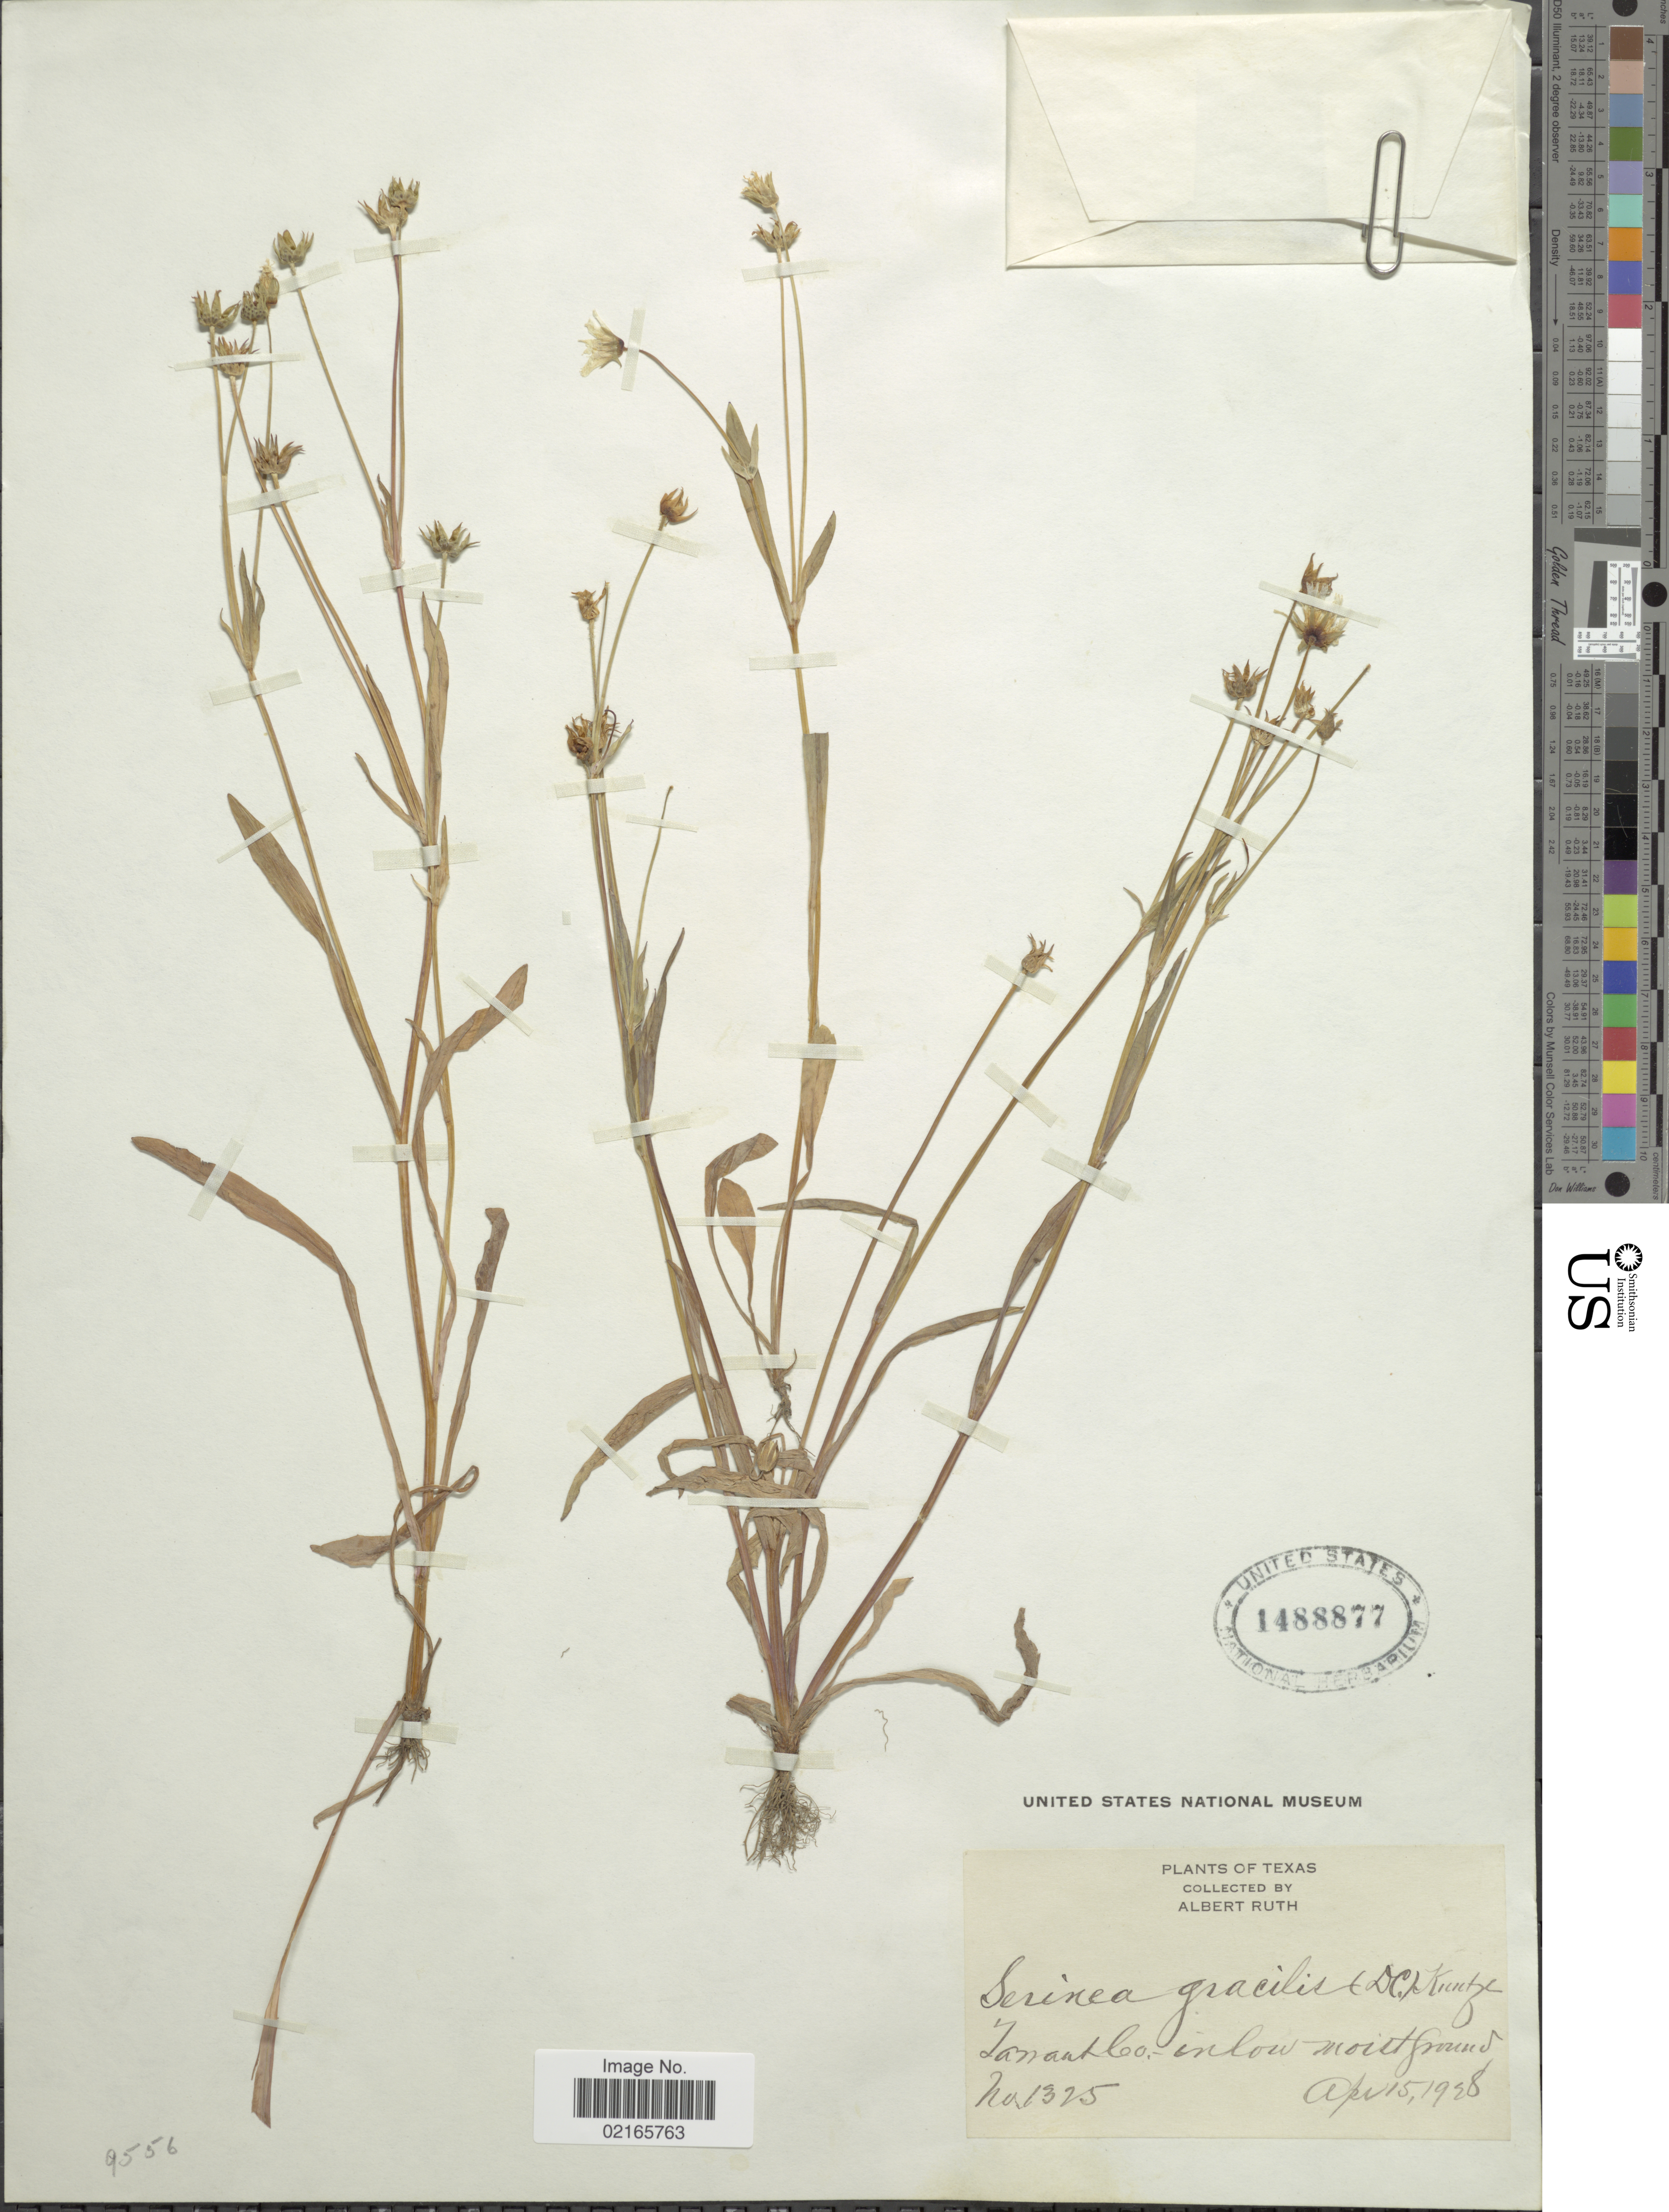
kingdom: Plantae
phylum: Tracheophyta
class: Magnoliopsida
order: Asterales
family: Asteraceae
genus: Krigia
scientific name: Krigia cespitosa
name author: (Raf.) K.L. Chambers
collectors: A. Ruth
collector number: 1325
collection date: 1928-04-15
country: United States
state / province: Texas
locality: Tamant Co., in low moist ground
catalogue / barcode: US 1488877